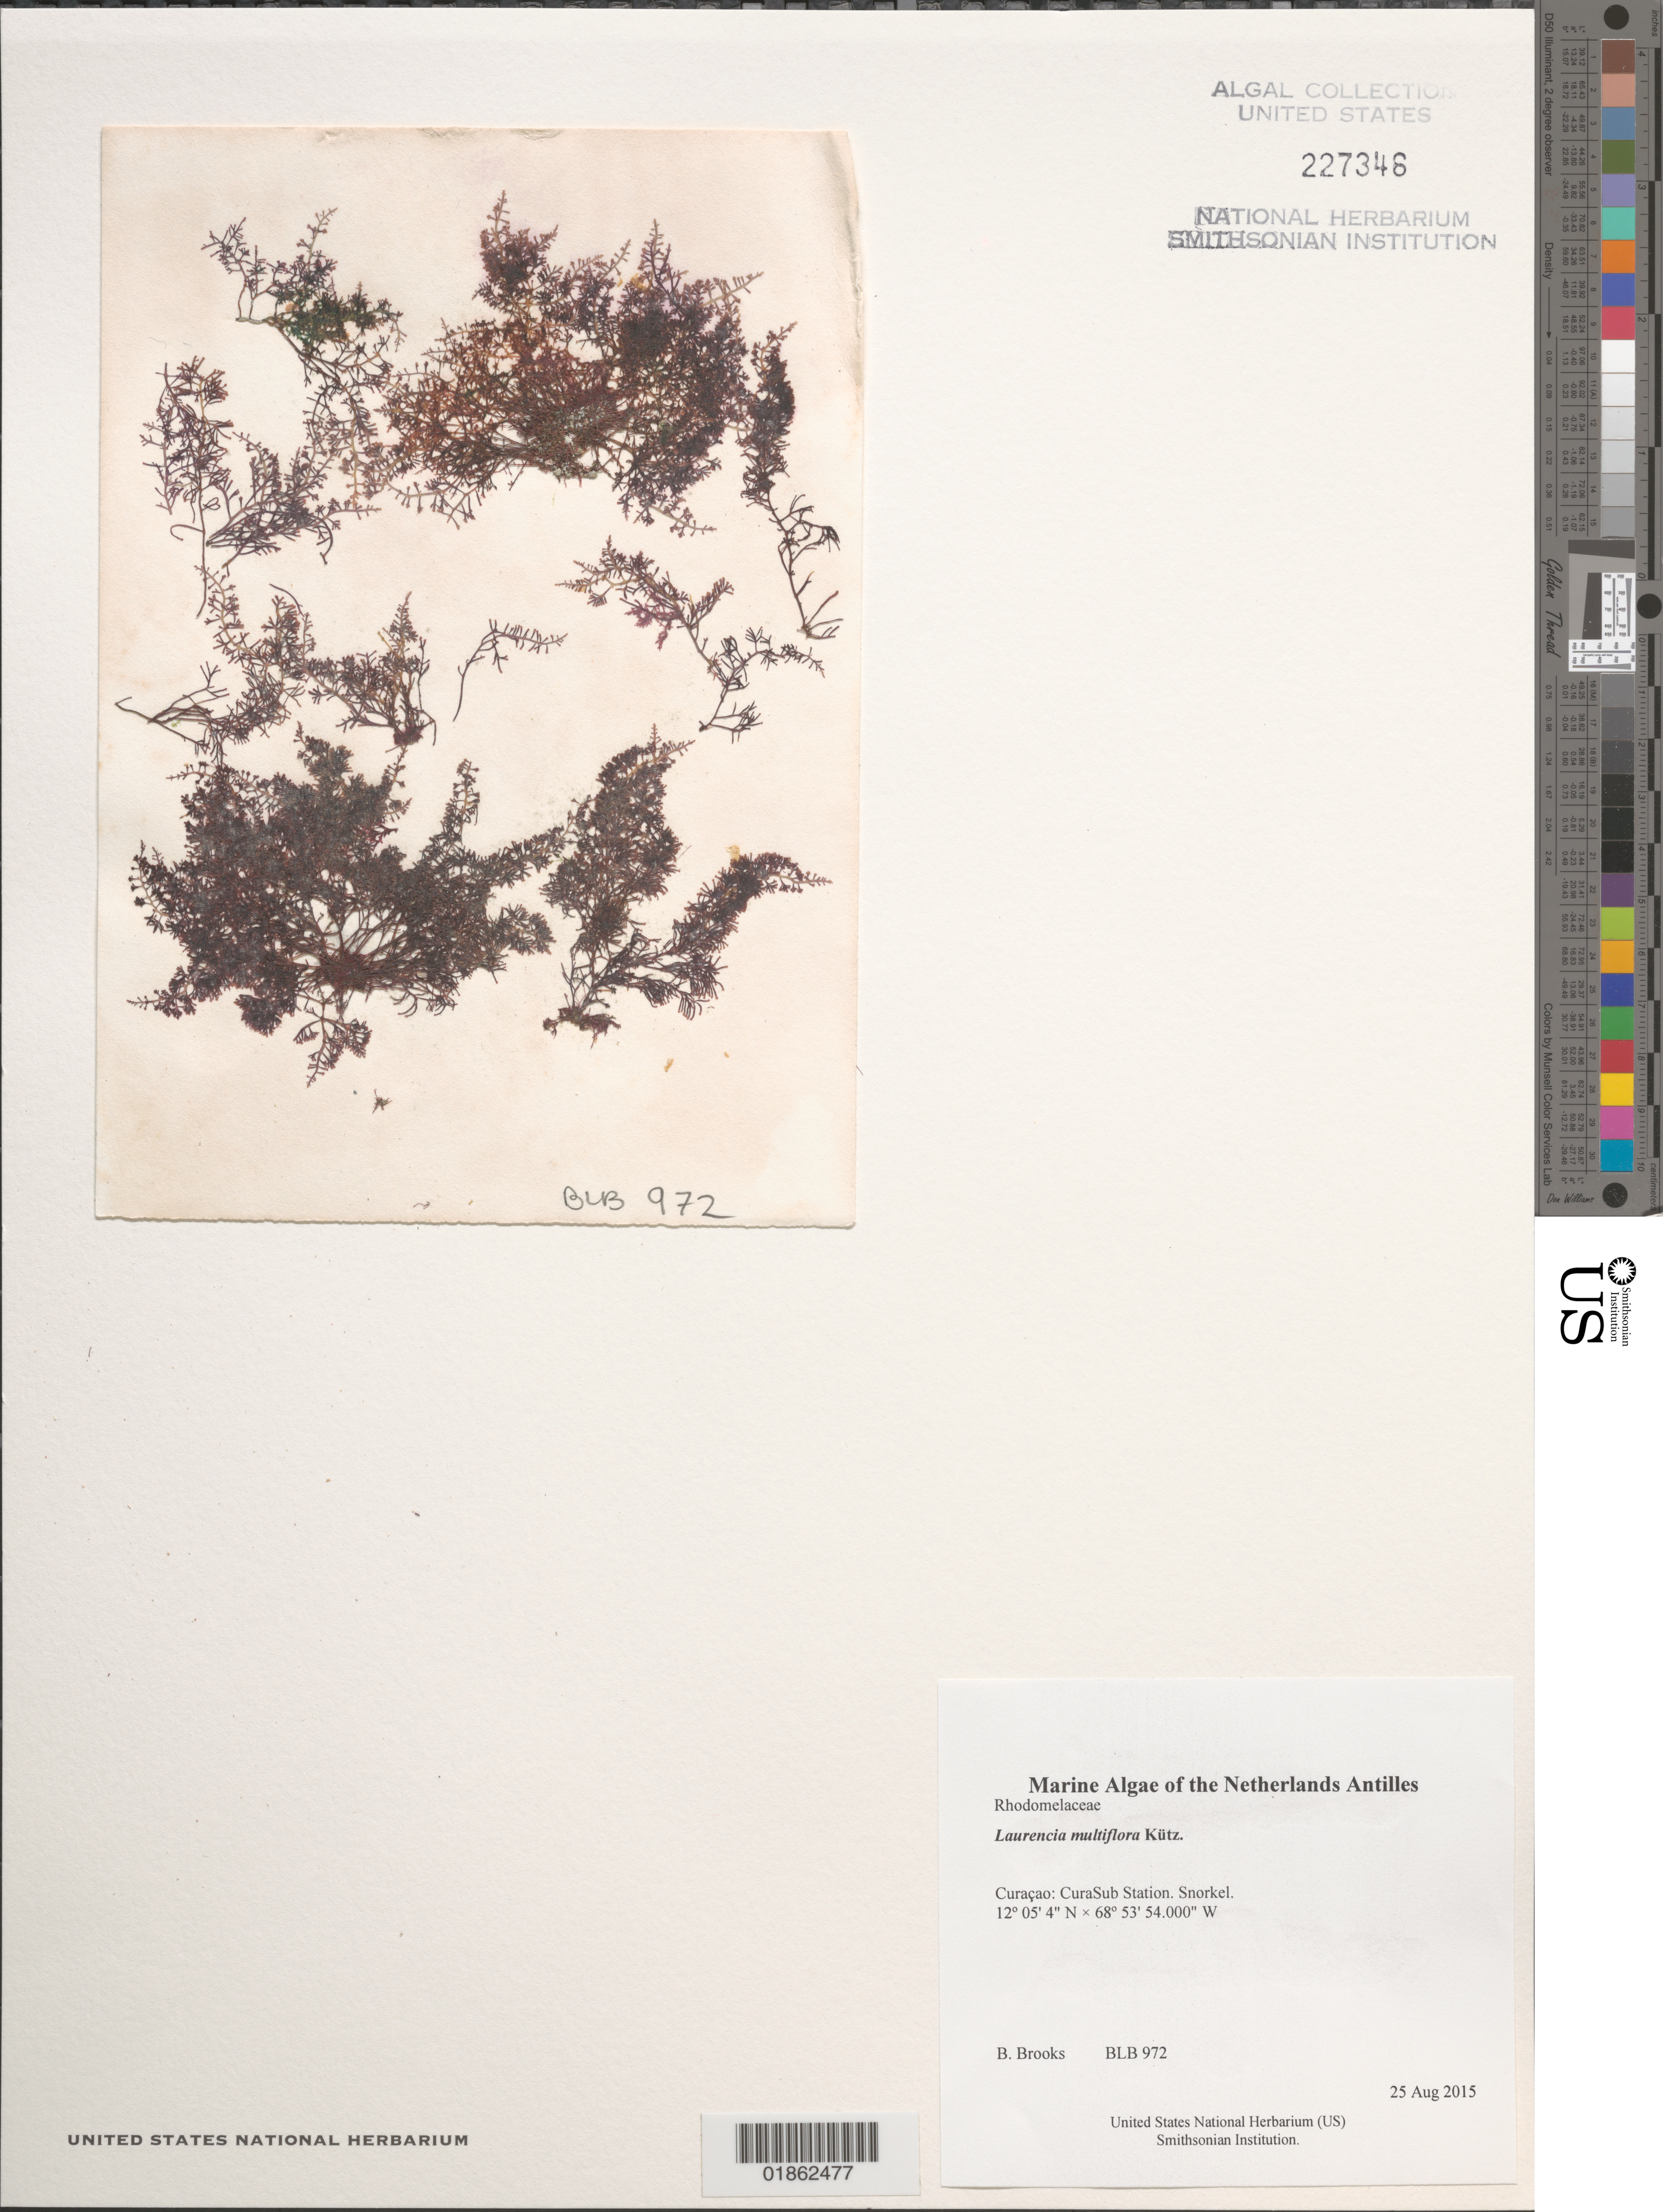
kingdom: Plantae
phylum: Rhodophyta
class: Florideophyceae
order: Ceramiales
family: Rhodomelaceae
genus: Laurencia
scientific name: Laurencia sp.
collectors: B. Brooks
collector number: BLB 972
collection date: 2015-08-25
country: Curaçao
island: Curaçao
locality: CuraSub Station. Snorkel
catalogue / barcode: US 227346